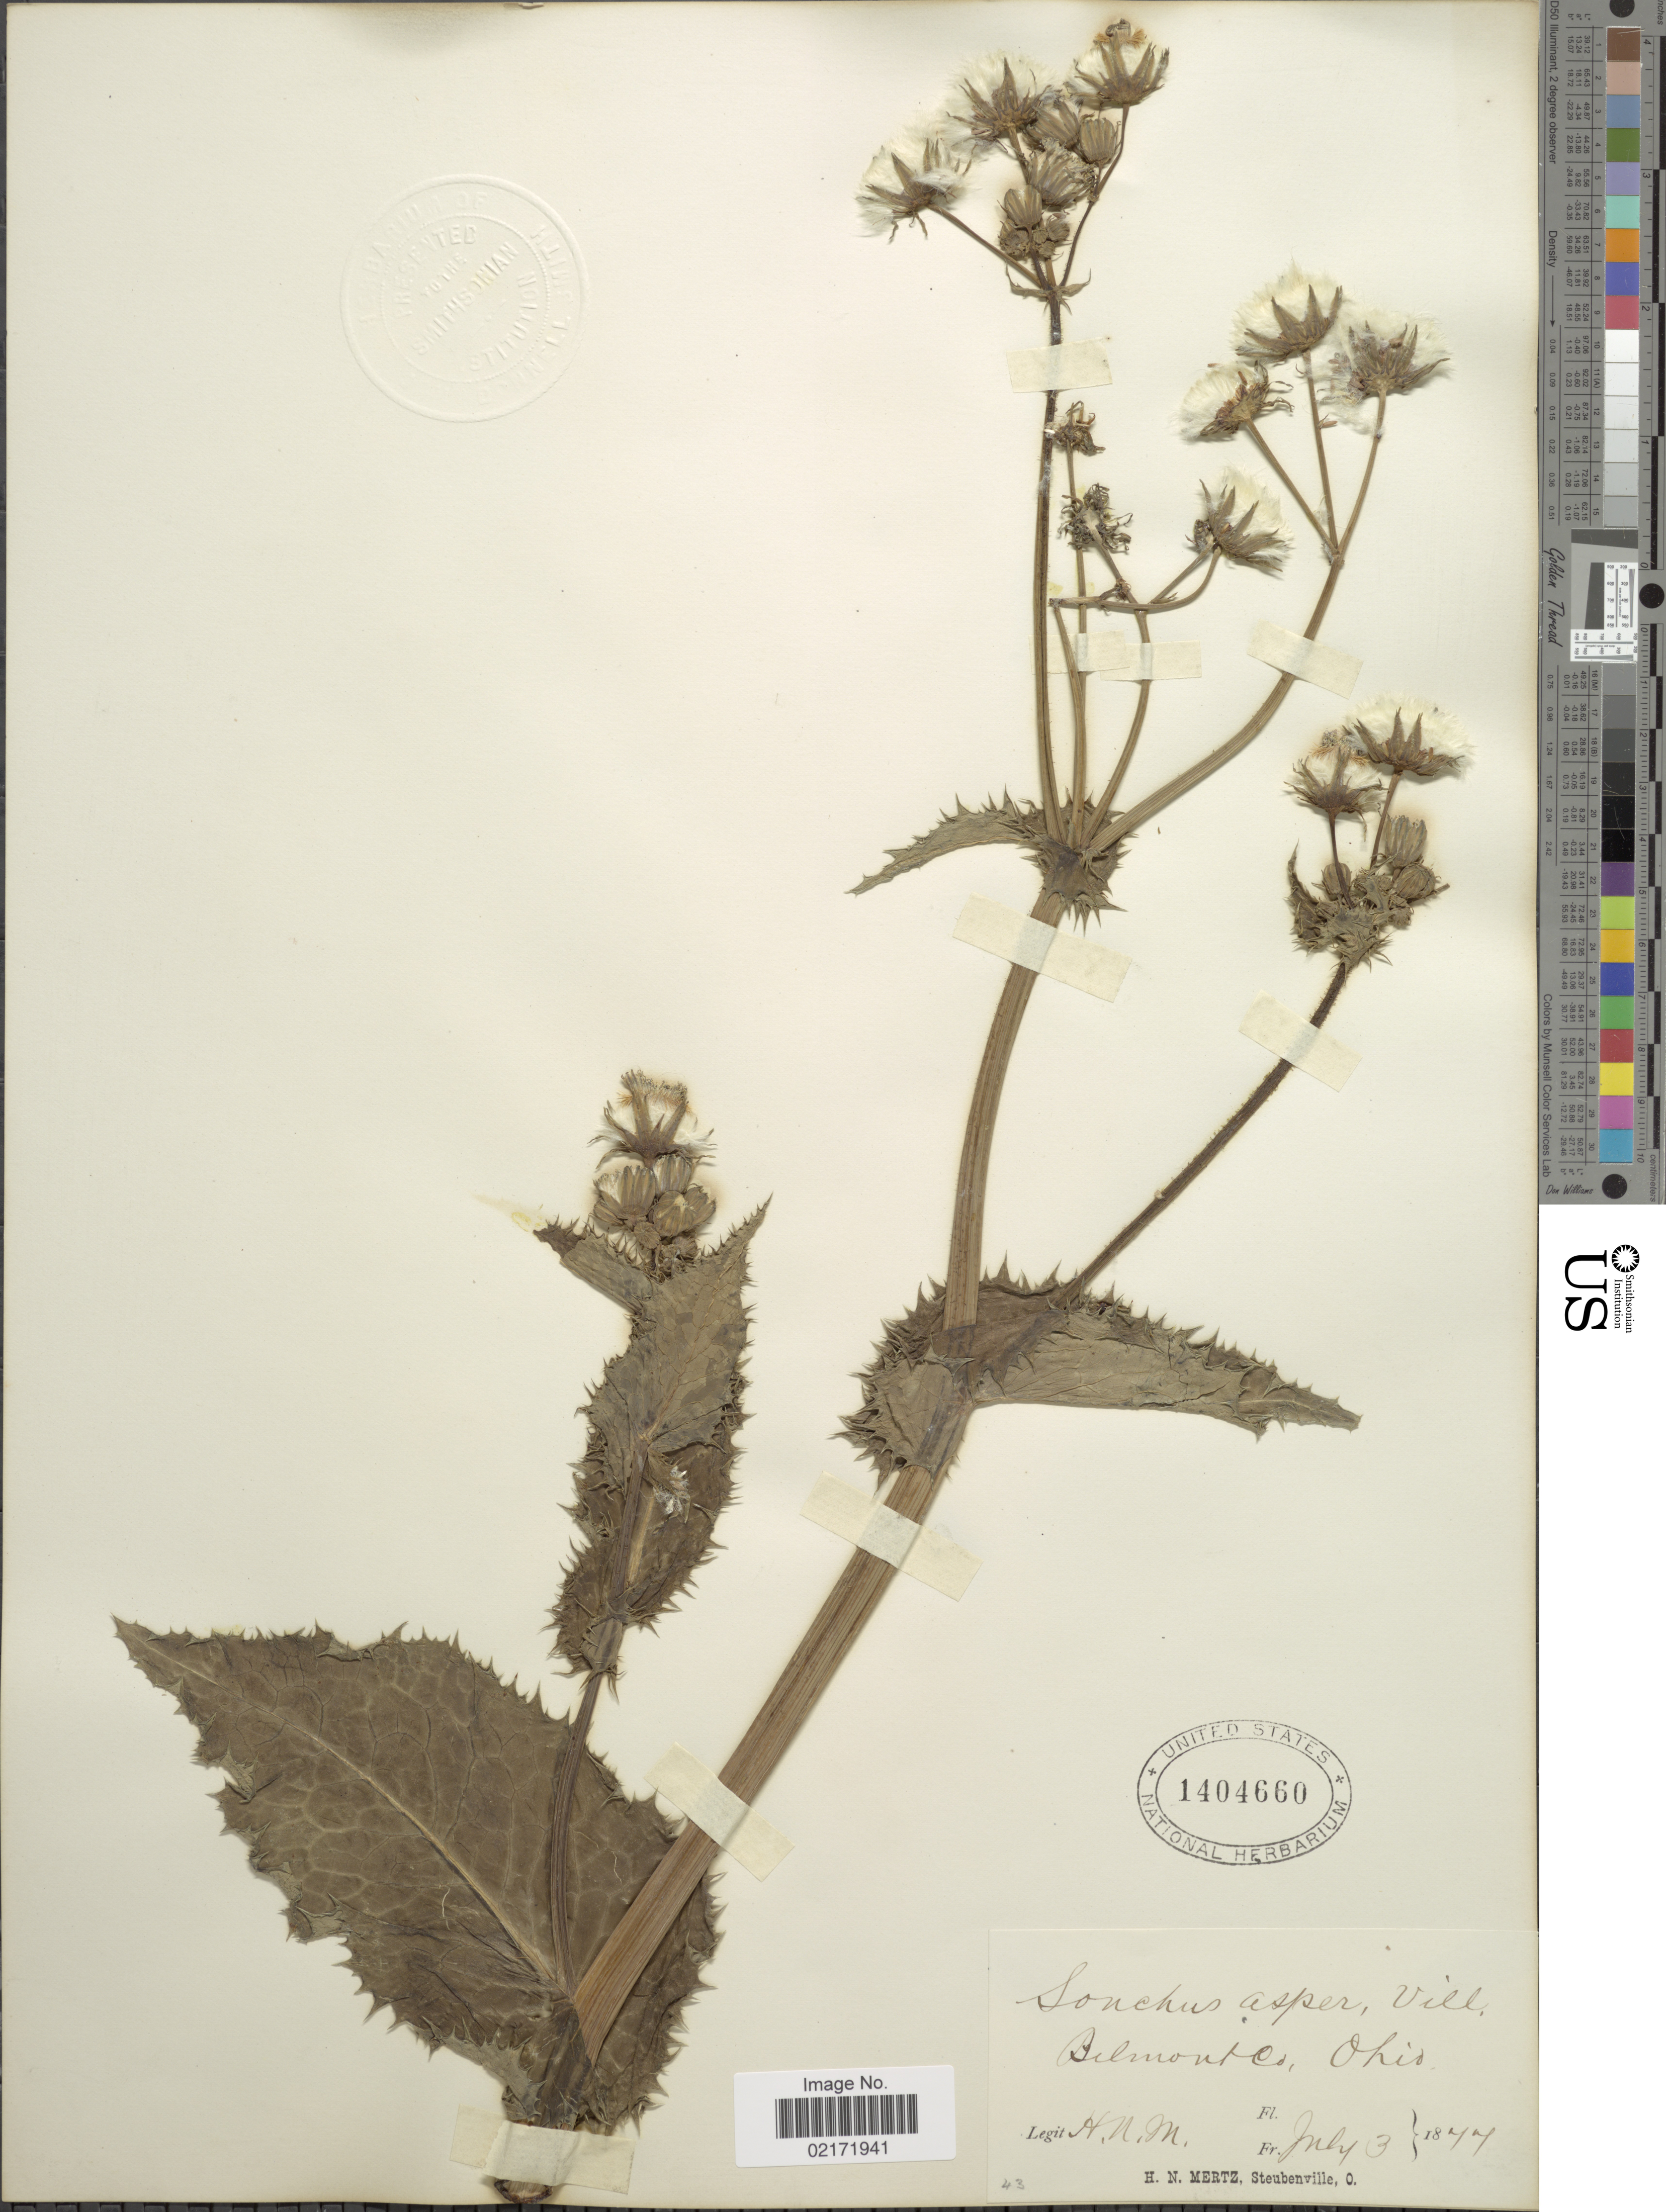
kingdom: Plantae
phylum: Tracheophyta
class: Magnoliopsida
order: Asterales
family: Asteraceae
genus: Sonchus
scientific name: Sonchus asper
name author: (L.) Hill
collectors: H. Mertz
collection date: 1877-07-03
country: United States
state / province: Ohio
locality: Belmonte.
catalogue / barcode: US 1404660